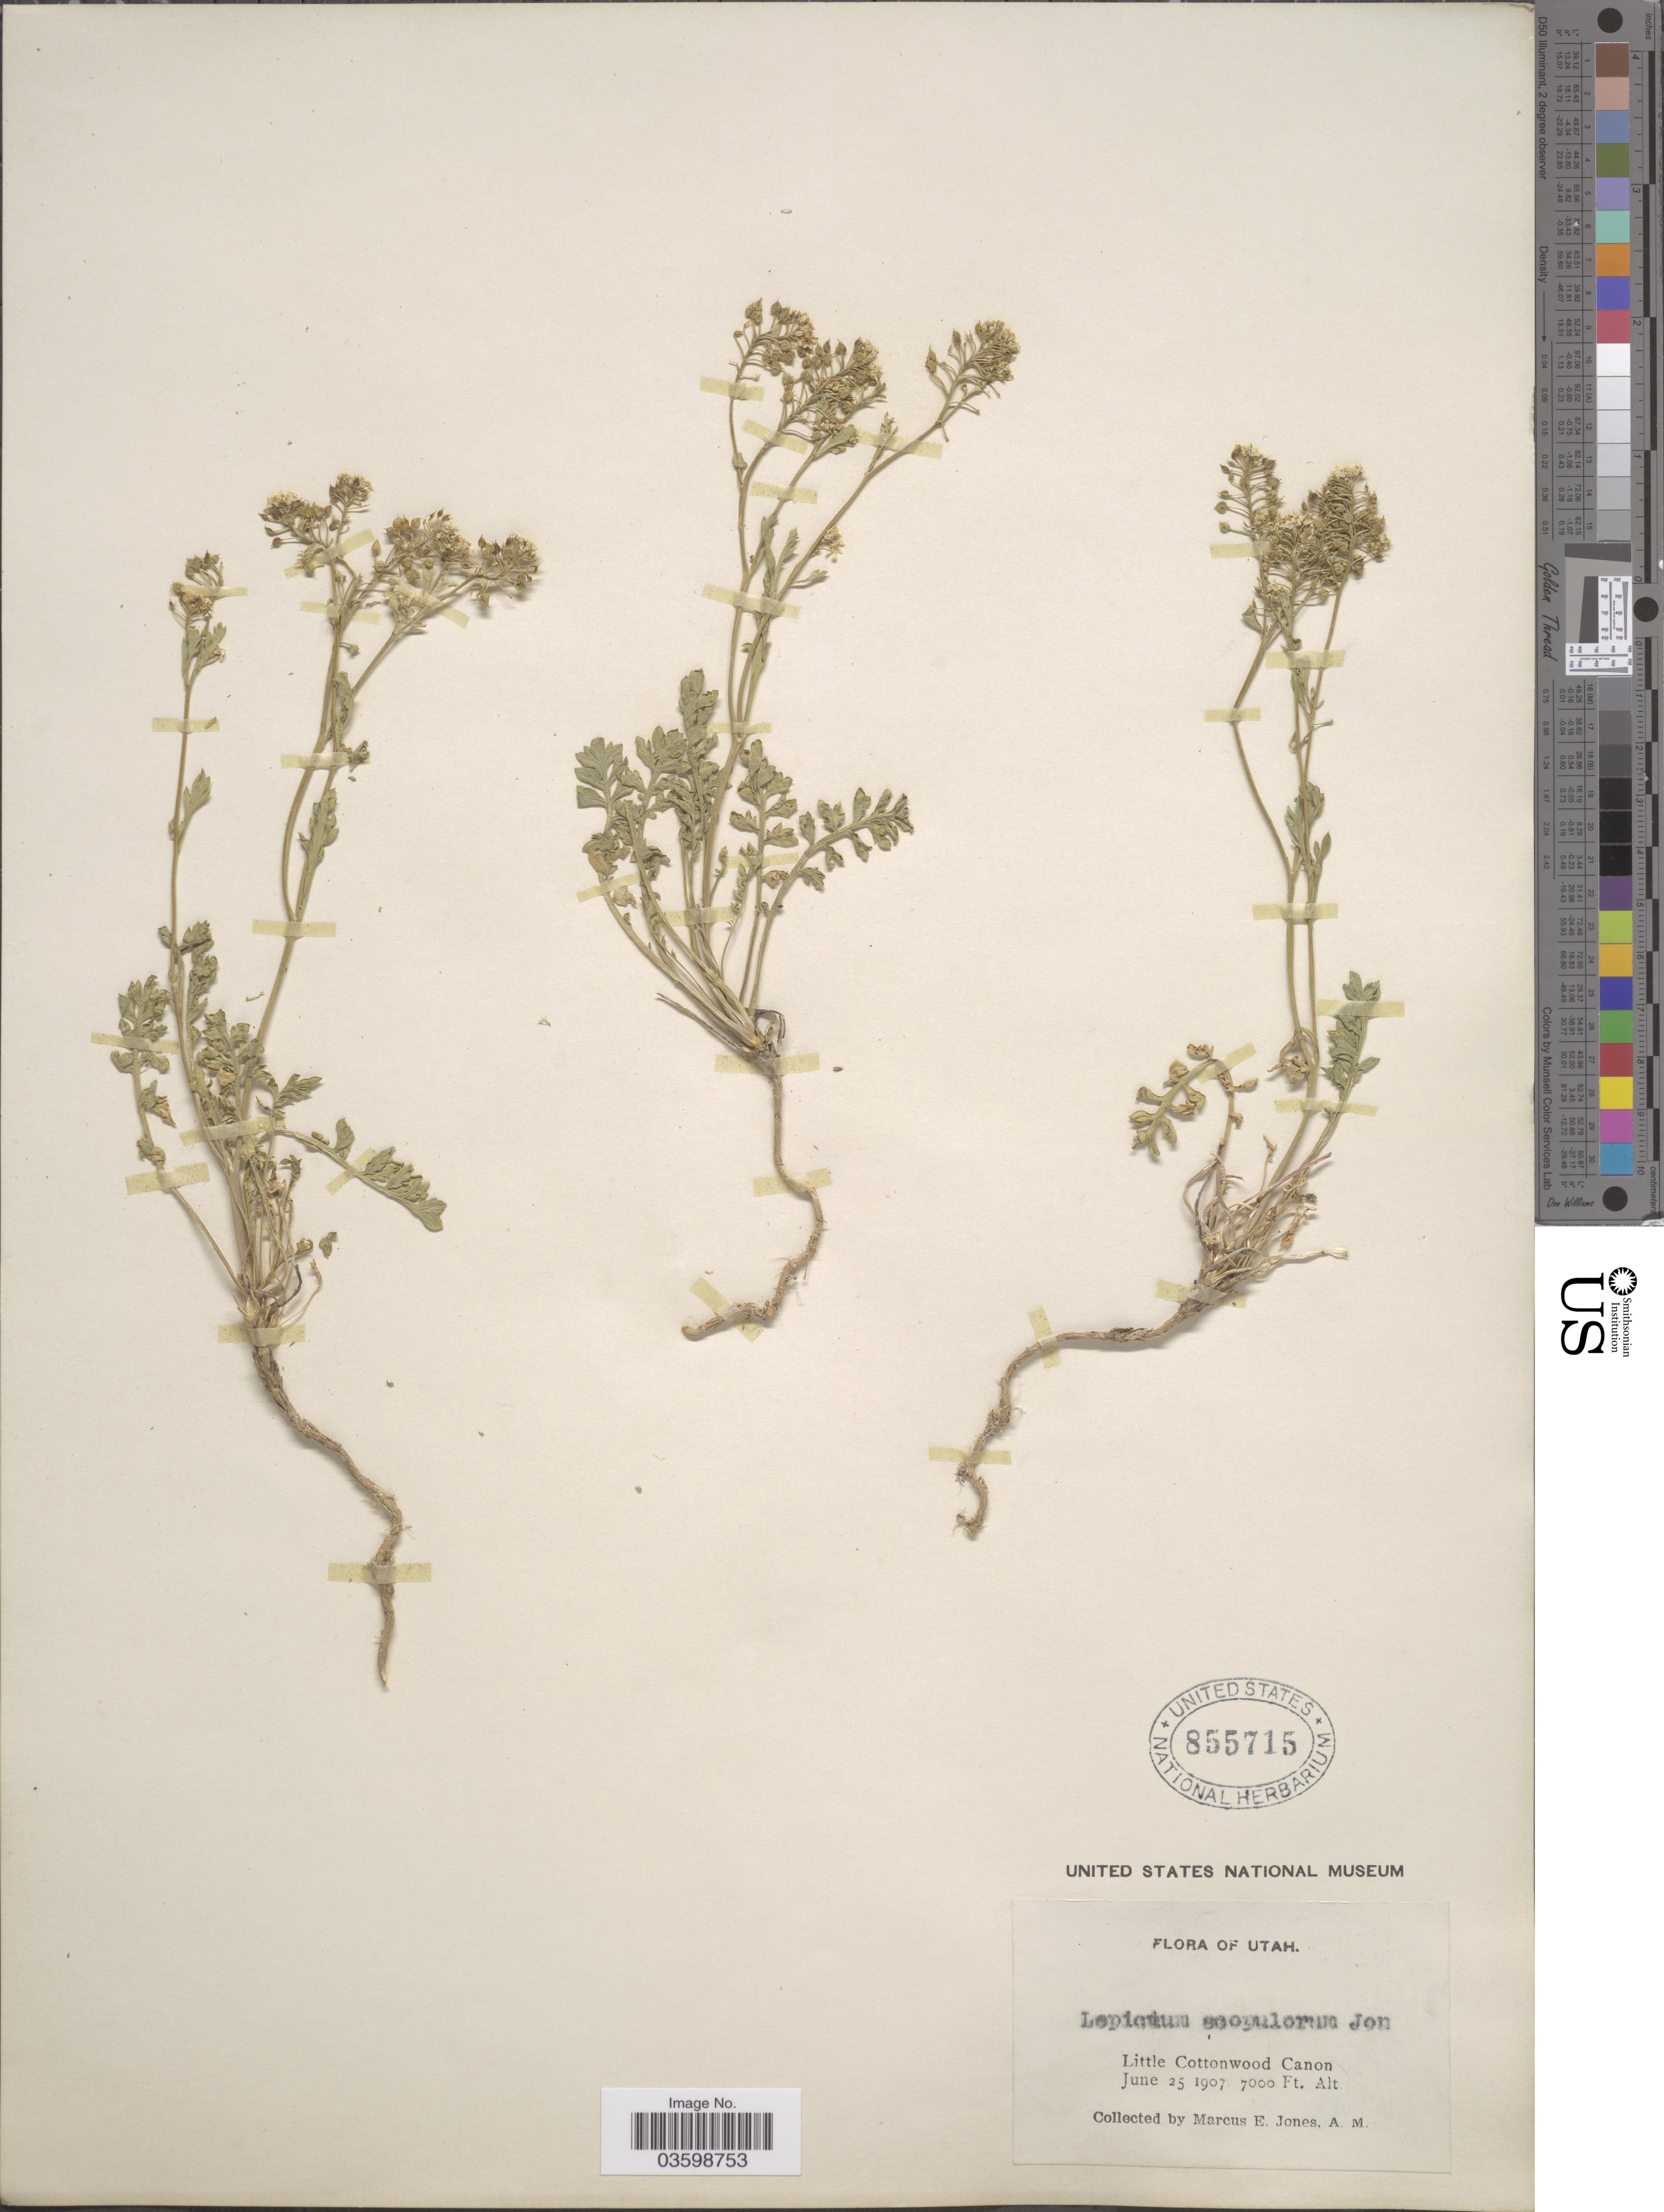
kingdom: Plantae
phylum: Tracheophyta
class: Magnoliopsida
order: Brassicales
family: Brassicaceae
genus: Lepidium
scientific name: Lepidium montanum var. alpinum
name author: S. Watson in C. King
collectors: M. E. Jones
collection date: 1907-06-25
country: United States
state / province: Utah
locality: Little Cottonwood Canon.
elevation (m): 2134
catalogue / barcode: US 855715